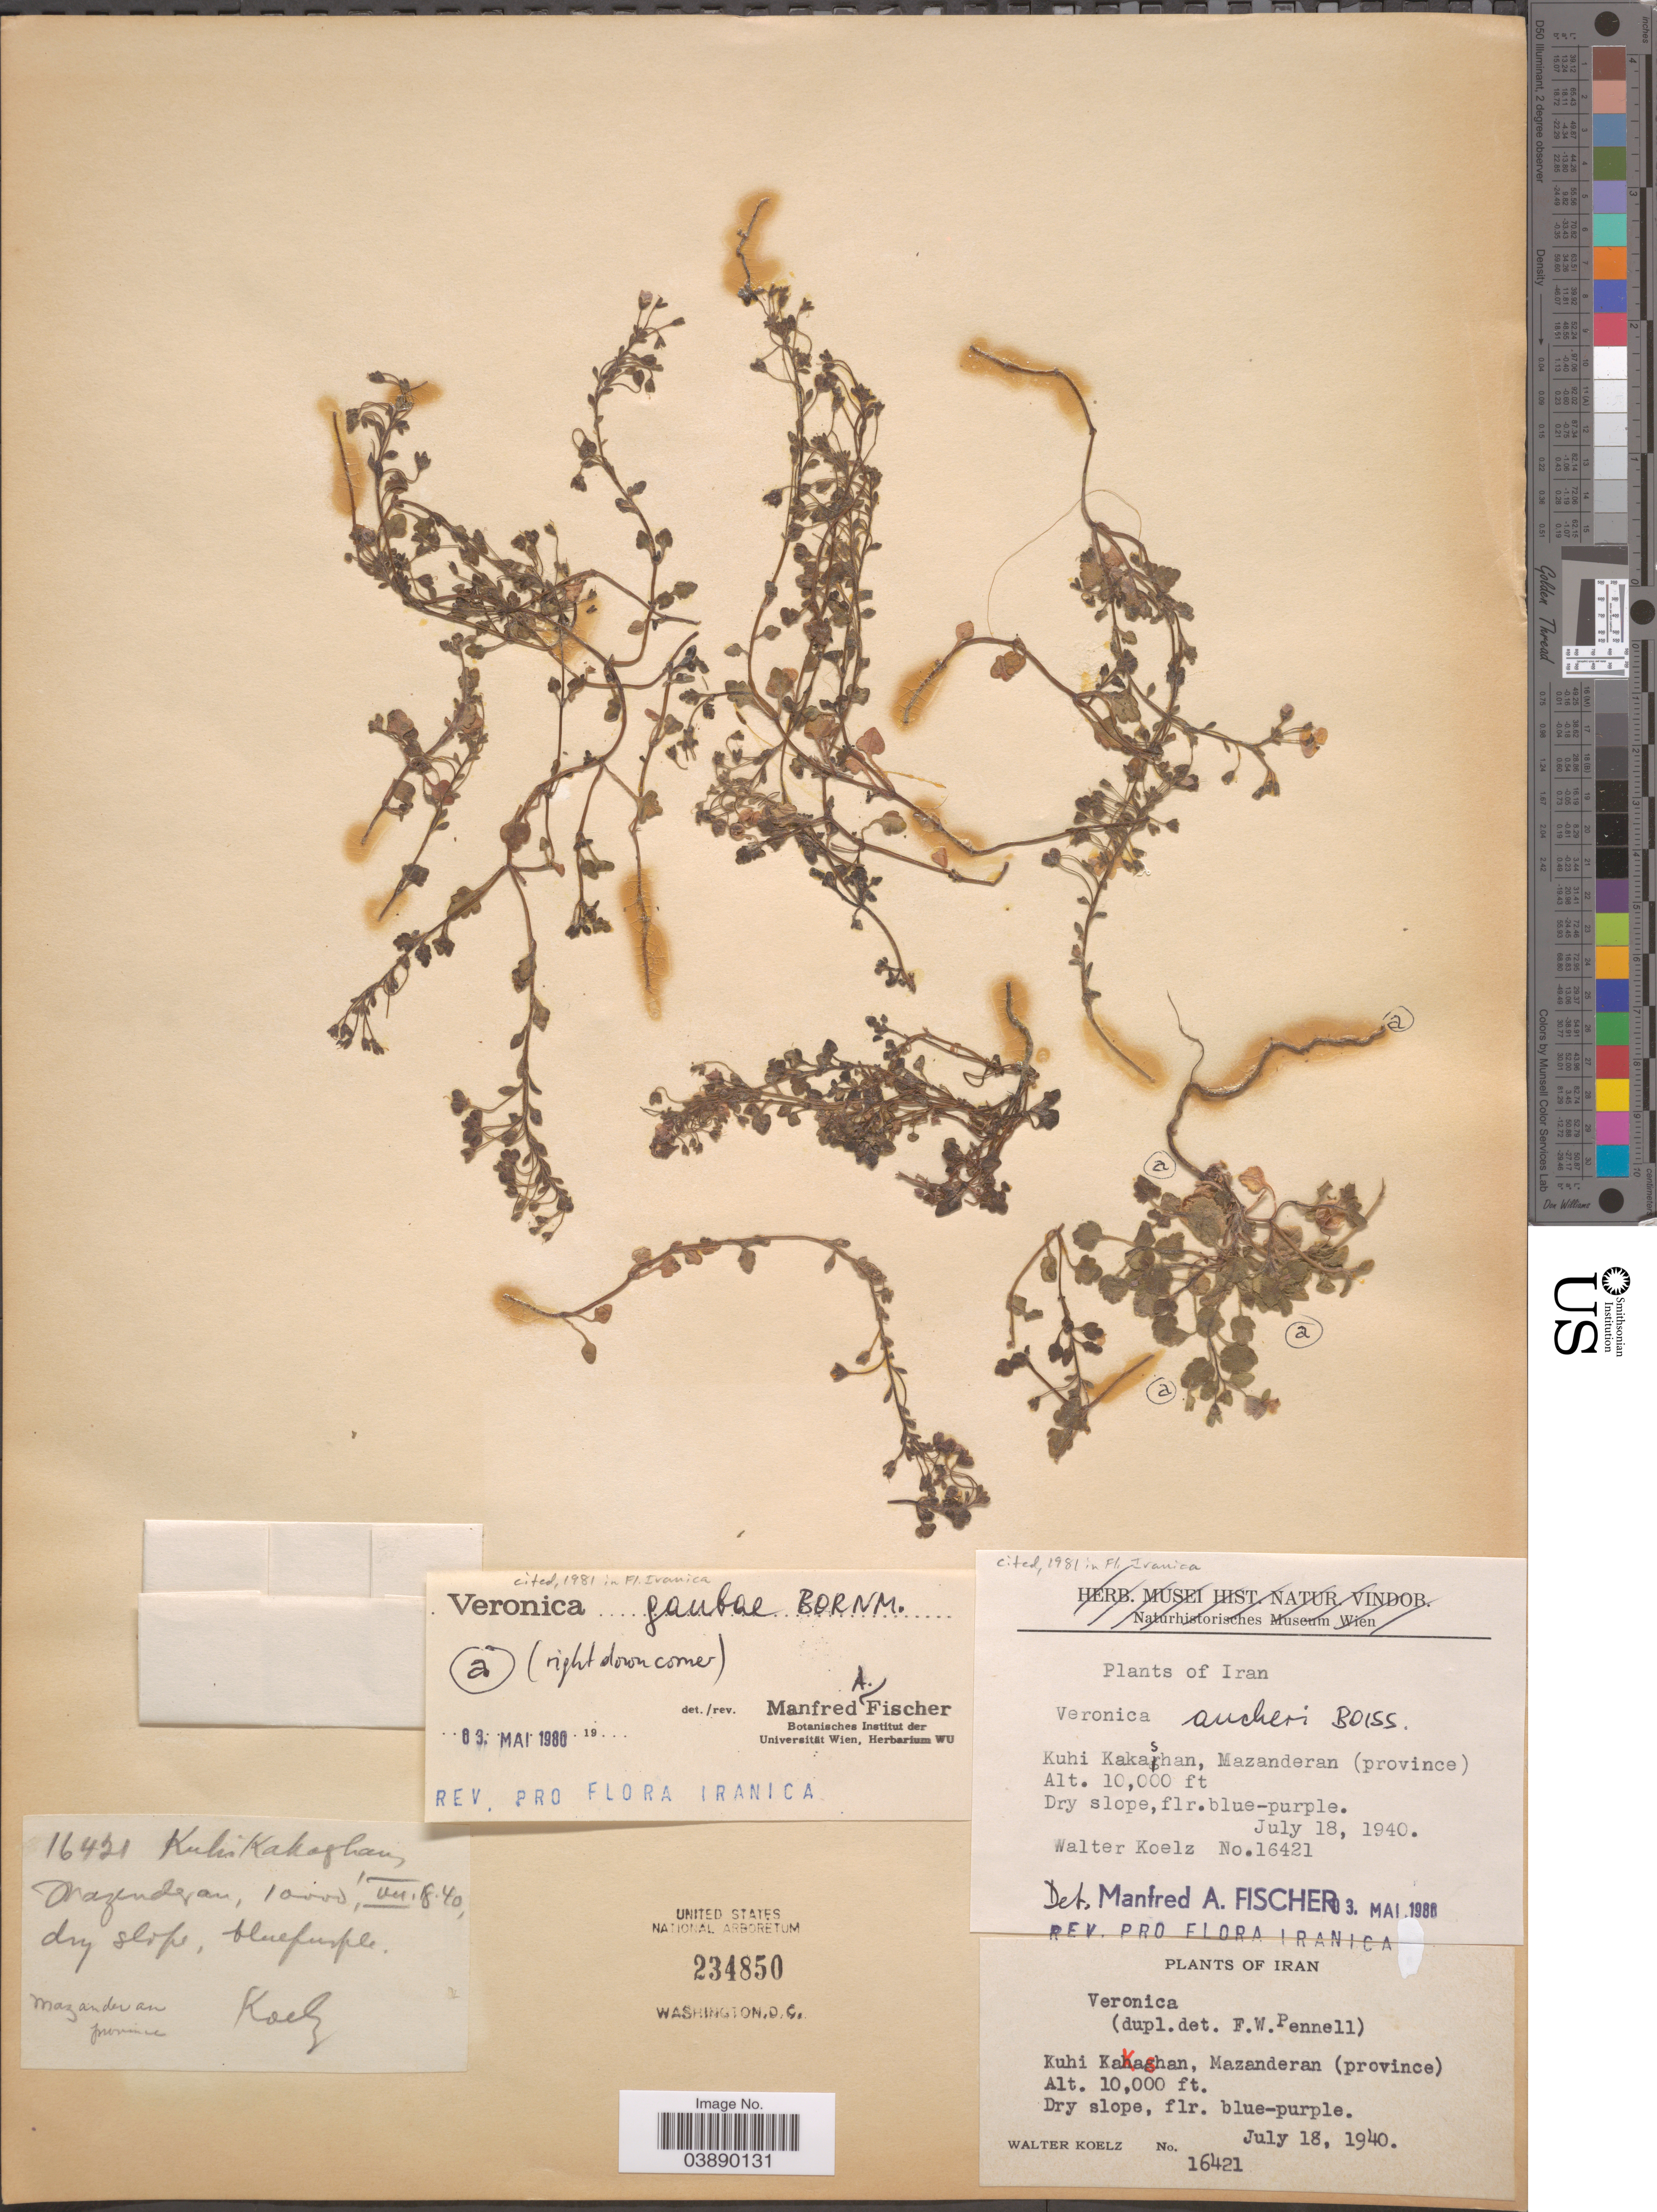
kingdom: Plantae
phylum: Tracheophyta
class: Magnoliopsida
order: Lamiales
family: Plantaginaceae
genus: Veronica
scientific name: Veronica gaubae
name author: Bornm.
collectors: W. N. Koelz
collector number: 16421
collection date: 1940-07-18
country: Iran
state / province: Mazandaran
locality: Kuhi Kakashan.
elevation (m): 3048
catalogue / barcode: US 234850